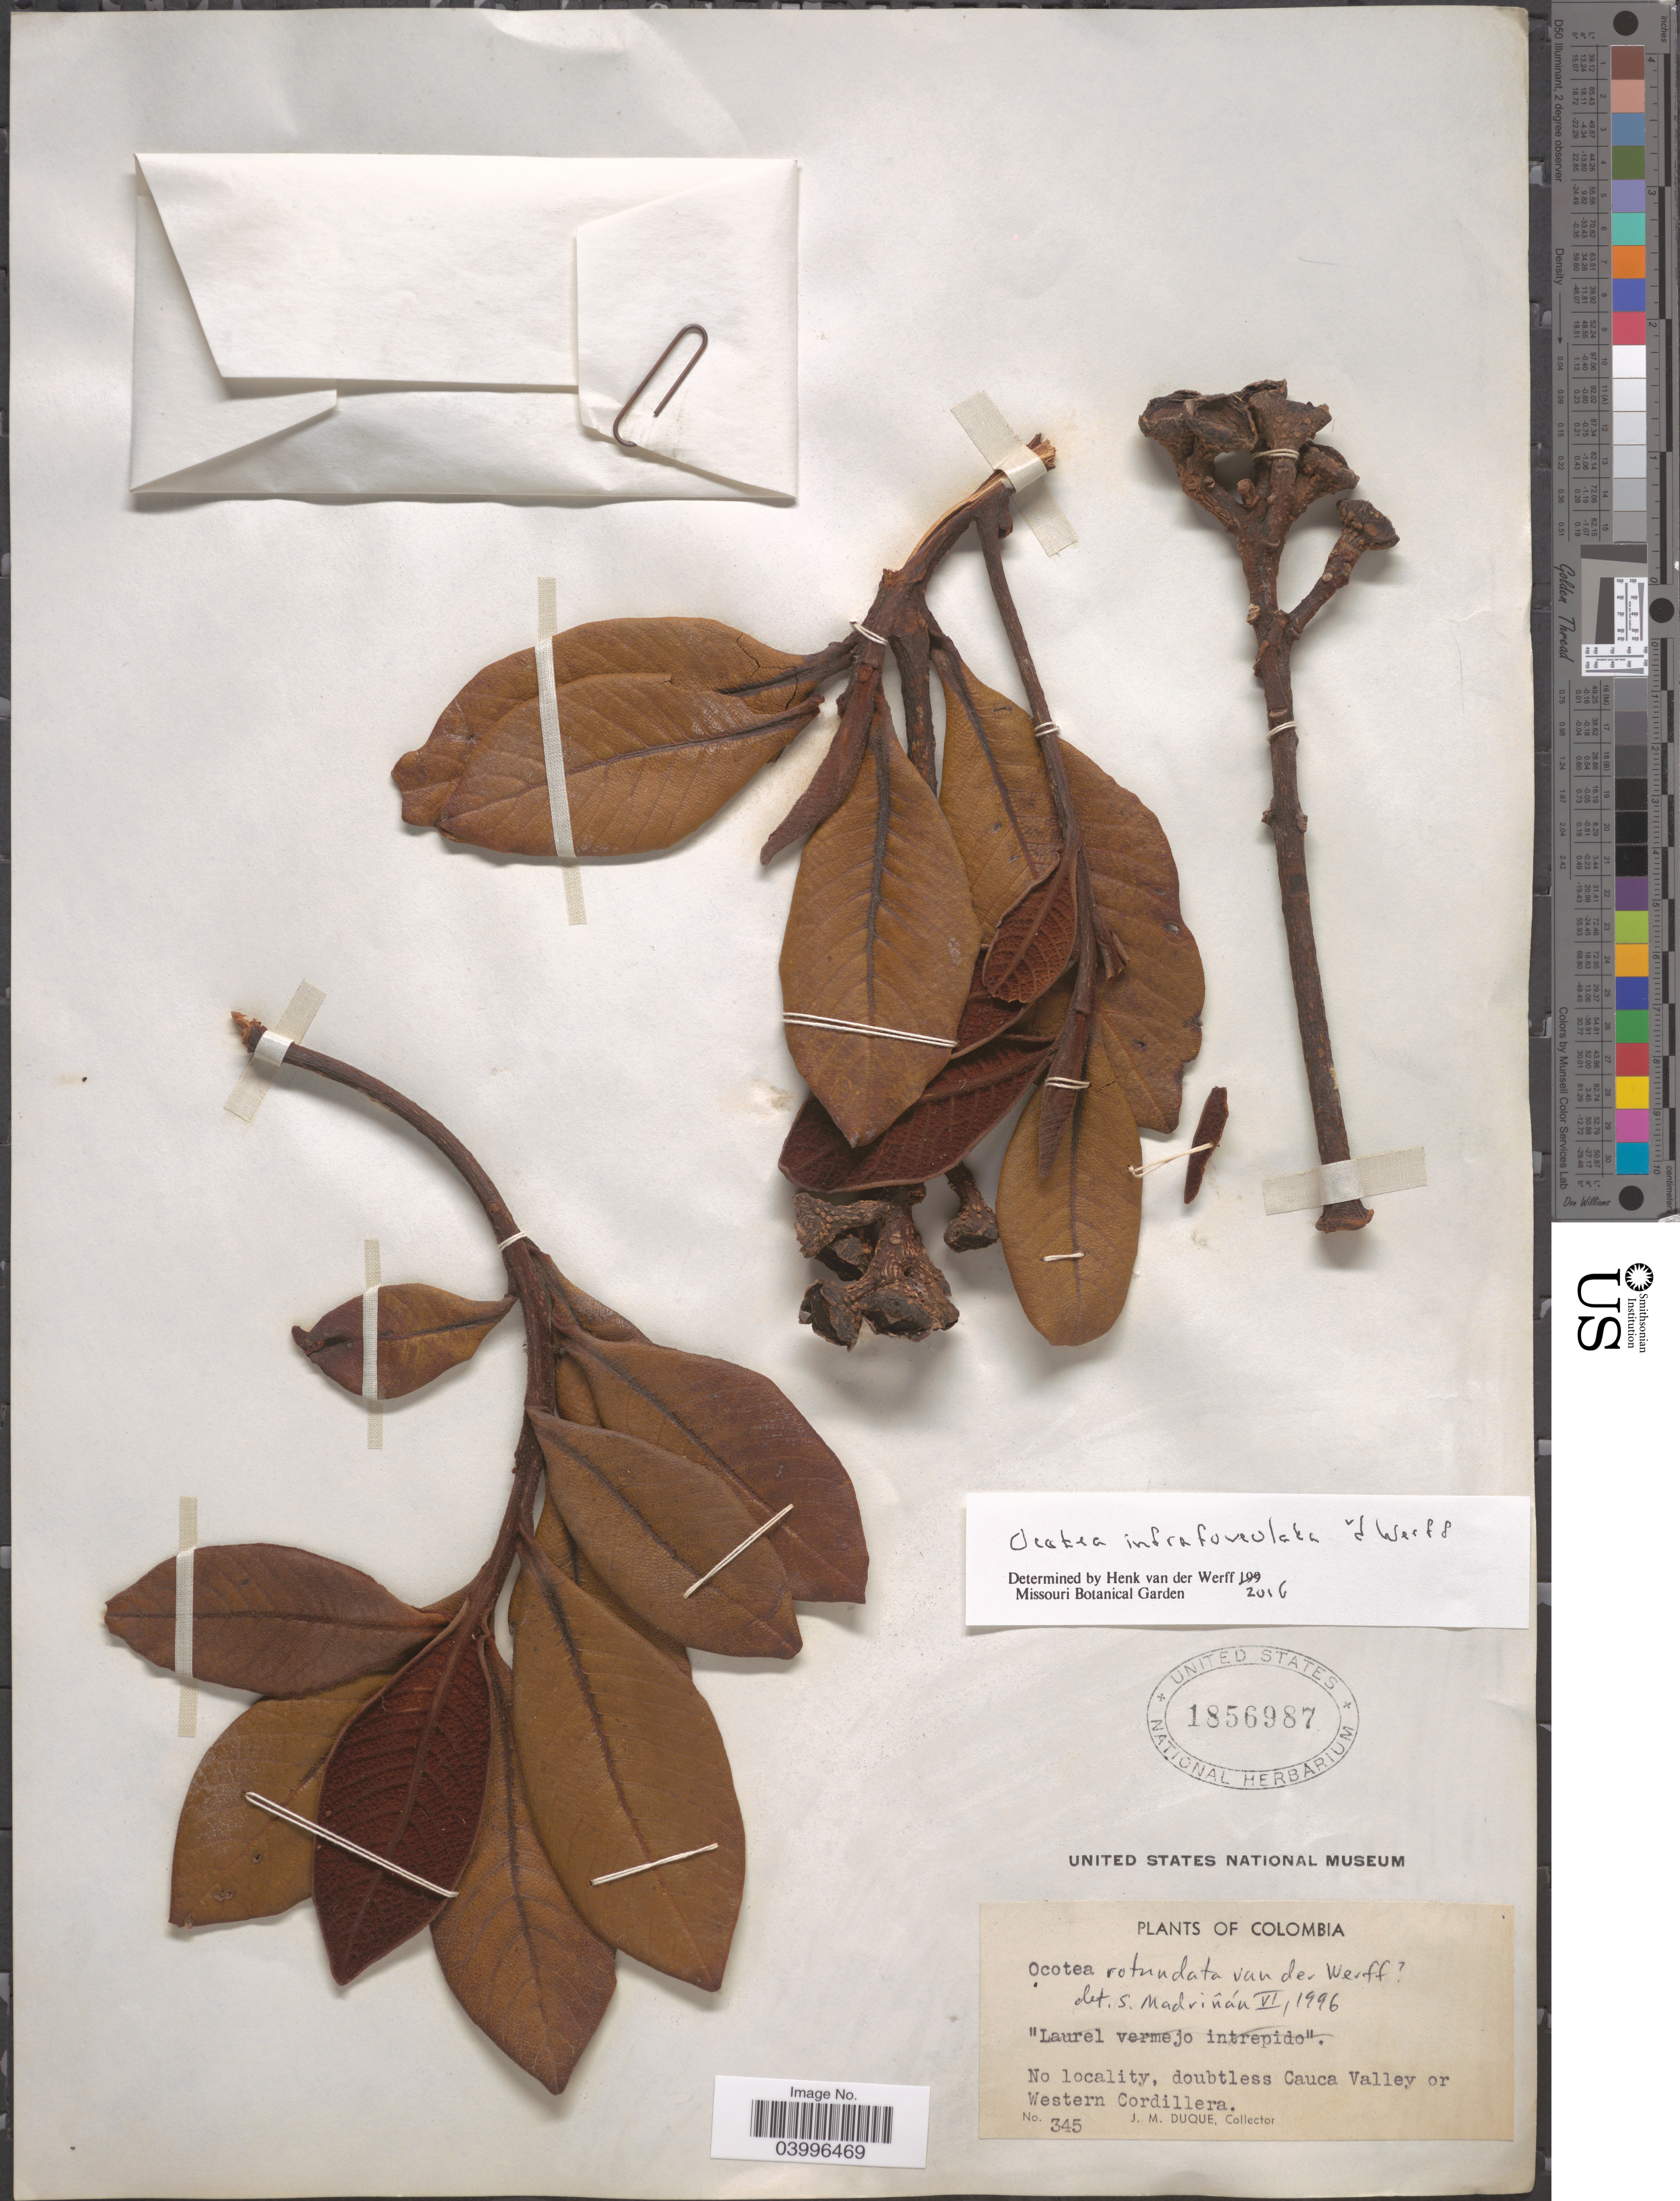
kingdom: Plantae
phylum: Tracheophyta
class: Magnoliopsida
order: Laurales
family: Lauraceae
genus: Ocotea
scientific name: Ocotea infrafoveolata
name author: van der Werff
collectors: J. Duque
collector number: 345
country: Colombia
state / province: Cauca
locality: No locality, doubtless Cauca Valley or Western Cordillera.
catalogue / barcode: US 1856987